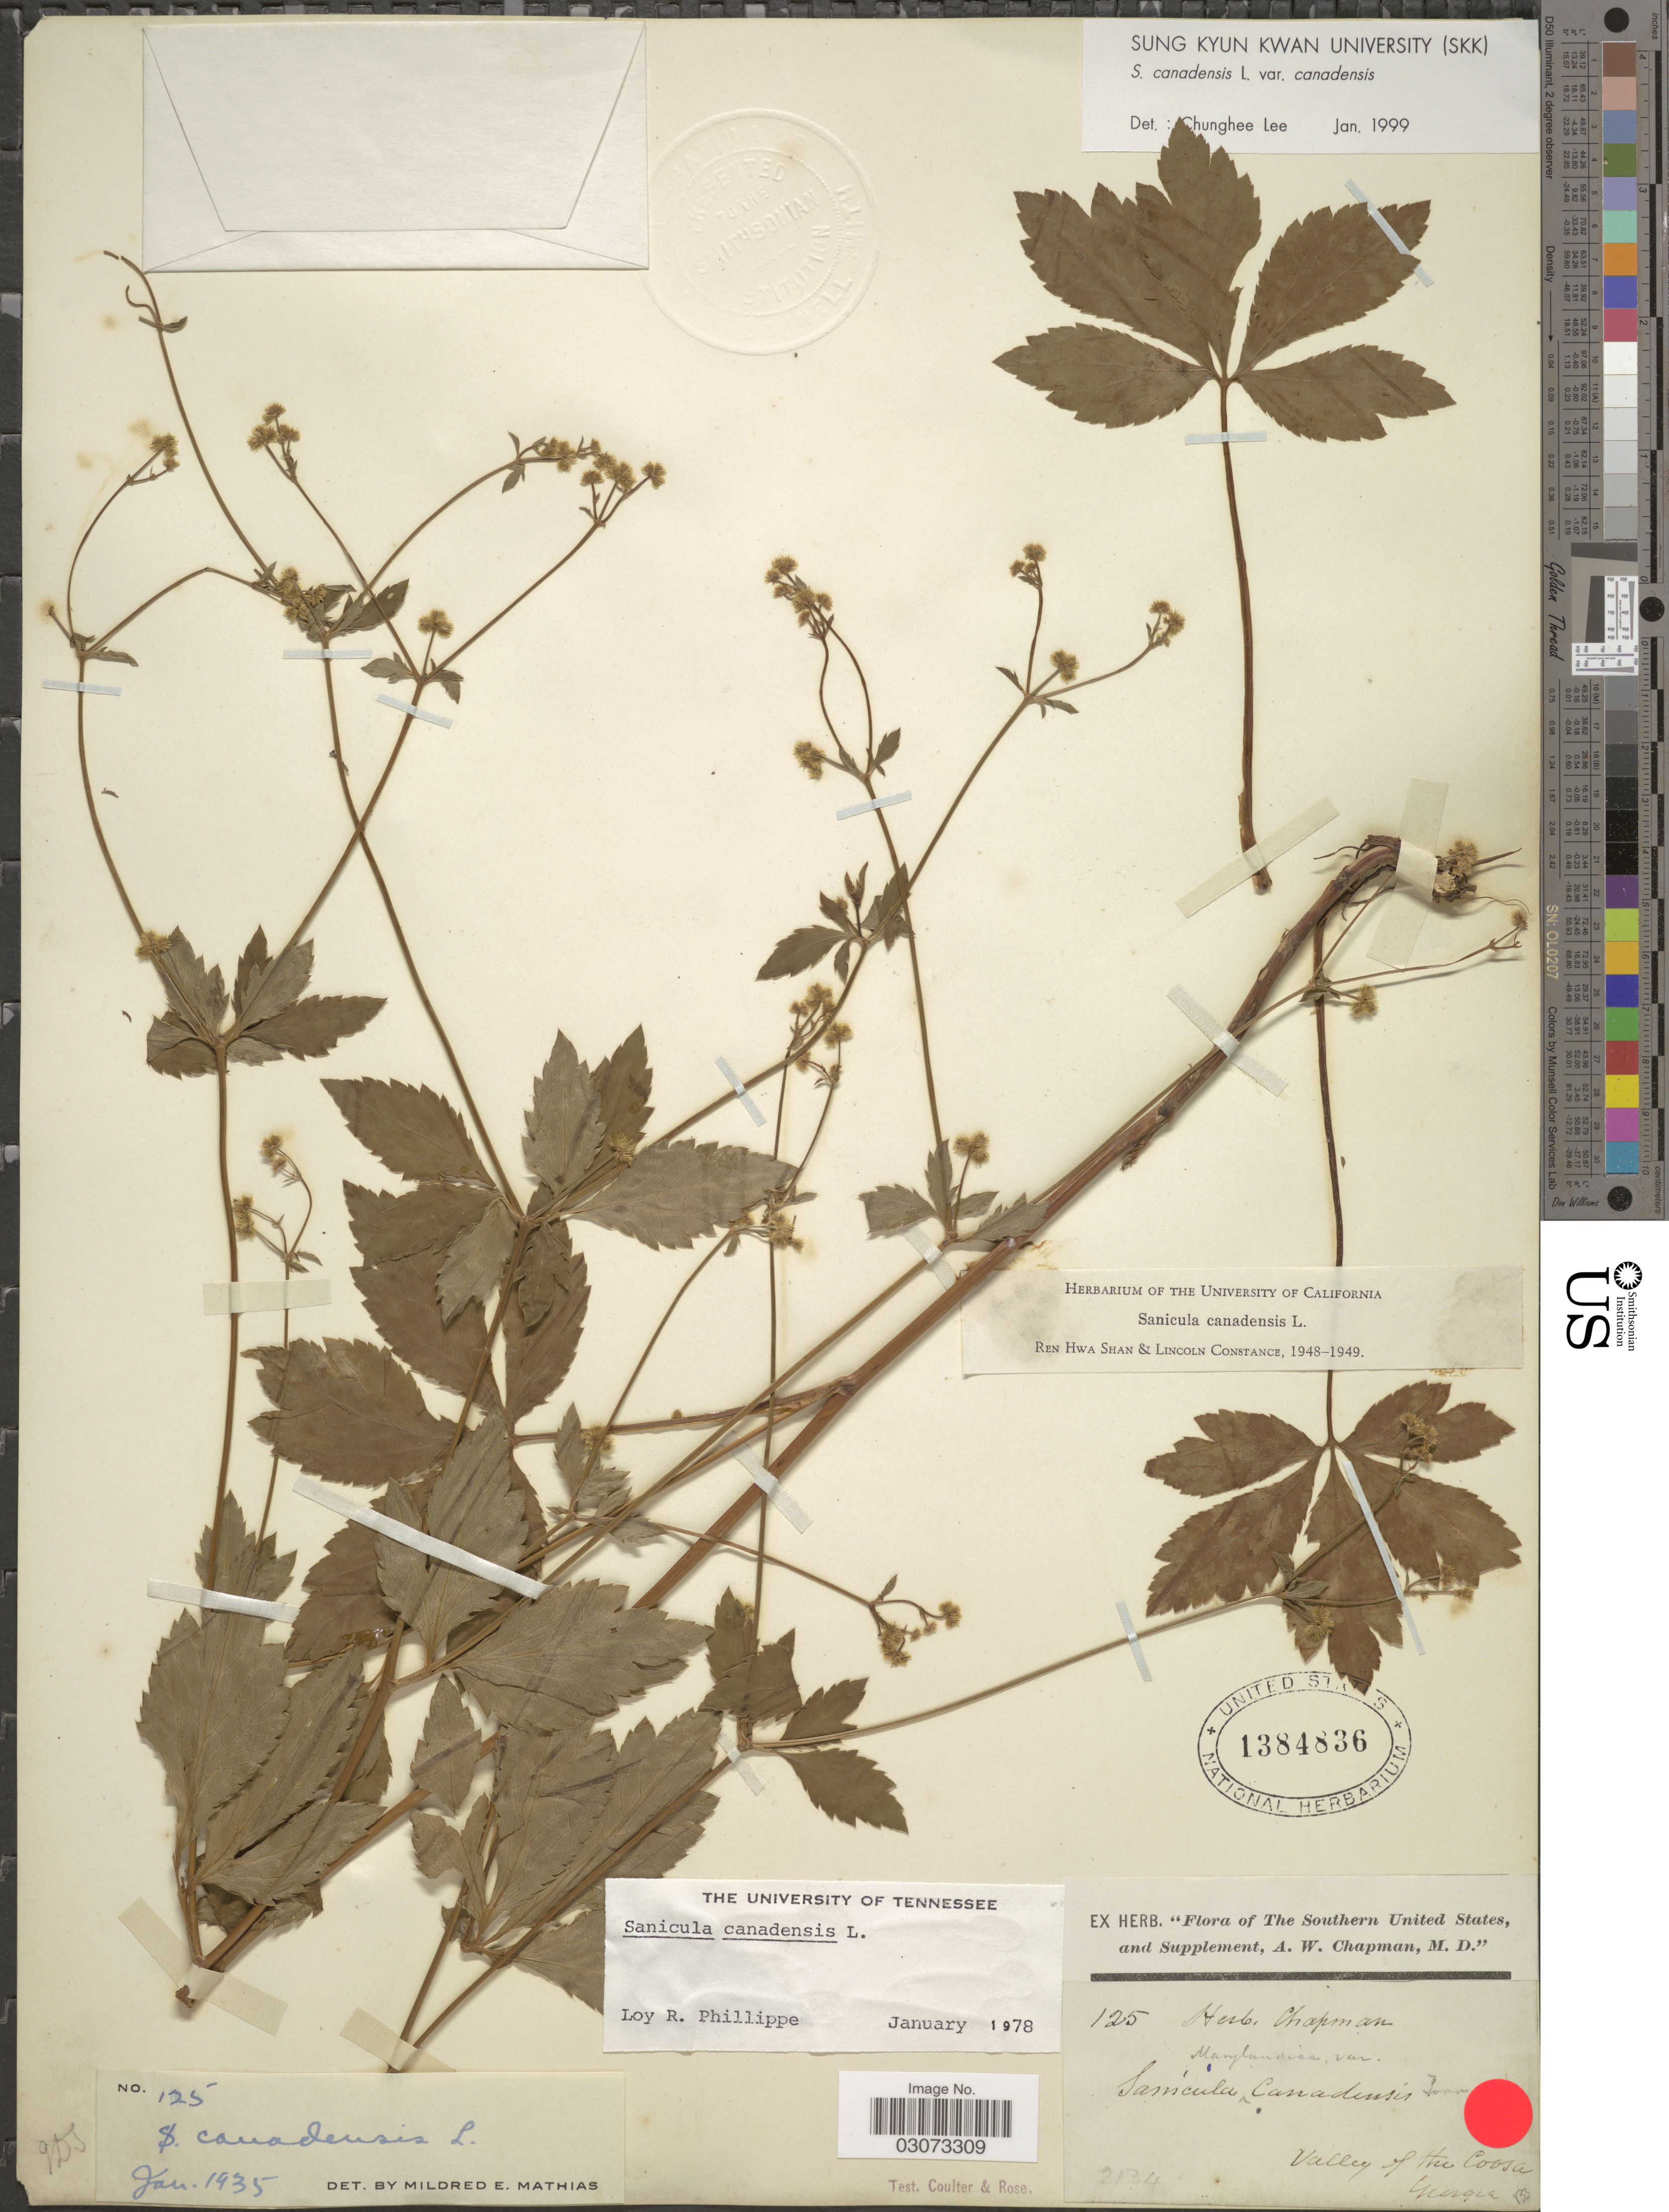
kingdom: Plantae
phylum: Tracheophyta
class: Magnoliopsida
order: Apiales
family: Apiaceae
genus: Sanicula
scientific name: Sanicula canadensis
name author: L.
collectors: A. W. Chapman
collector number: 125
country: United States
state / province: Georgia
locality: Southern United States, and Supplement. Valley of the Coosa.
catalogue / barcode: US 1384836